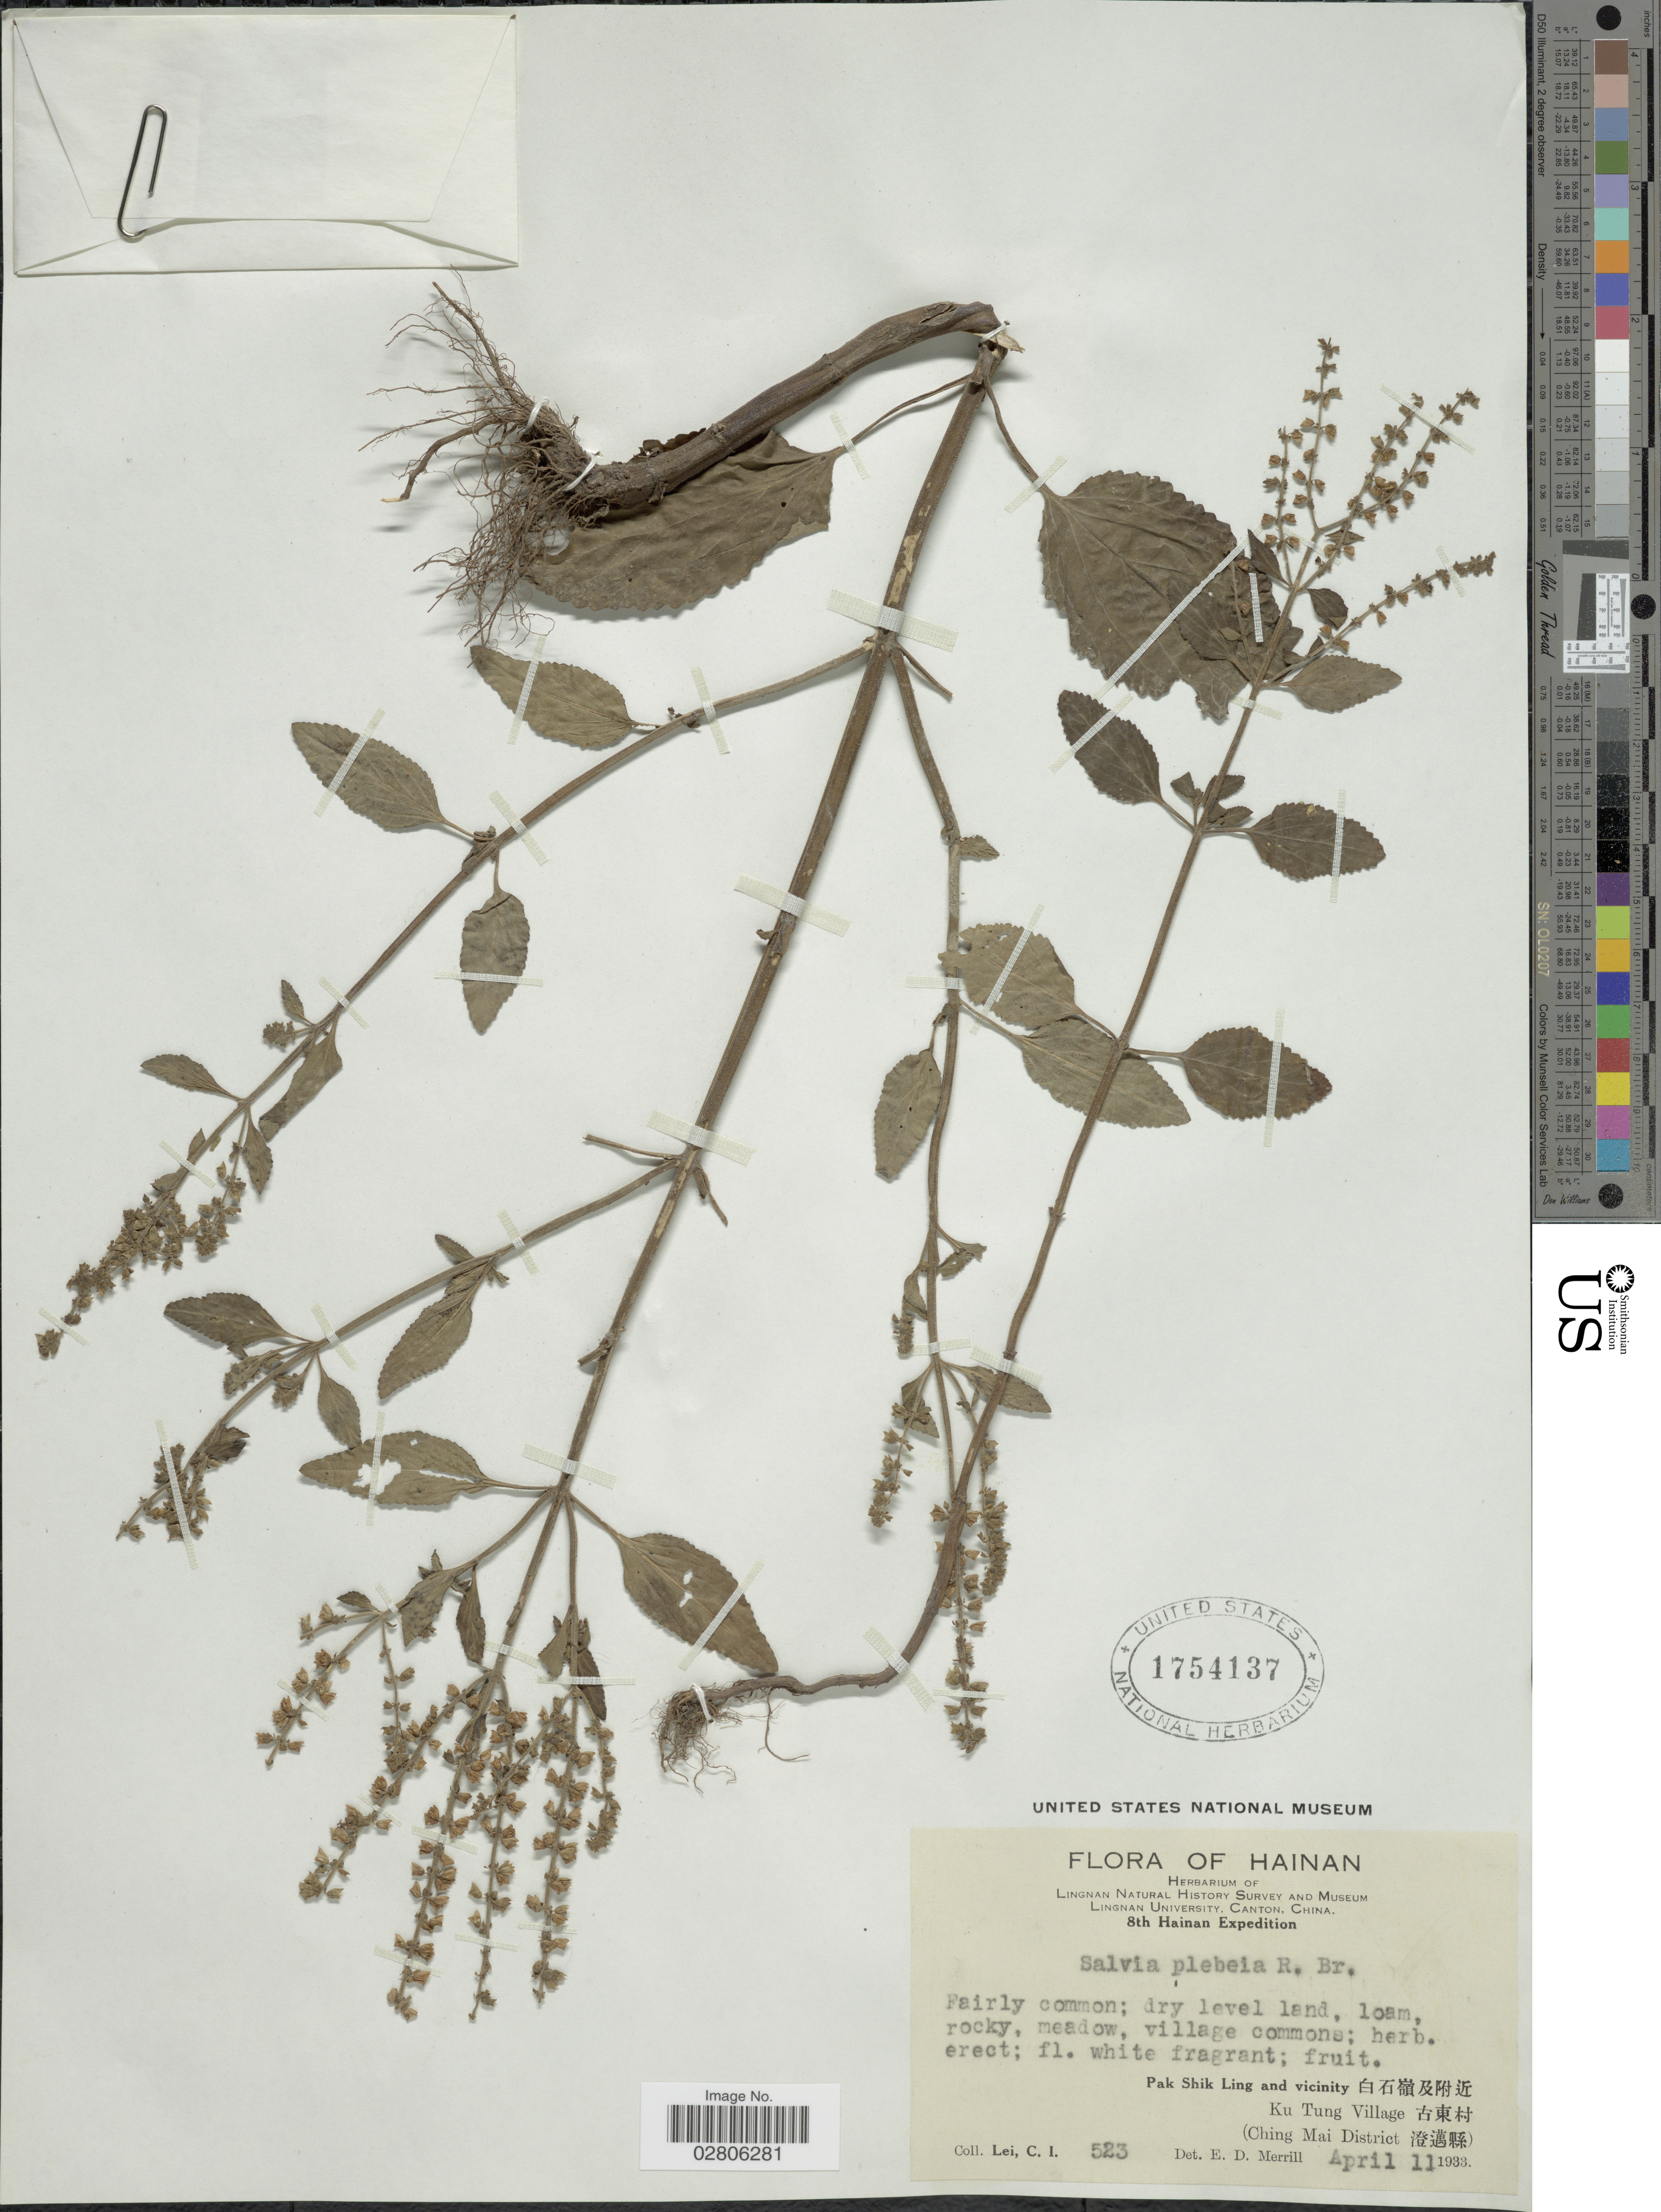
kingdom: Plantae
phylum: Tracheophyta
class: Magnoliopsida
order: Lamiales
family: Lamiaceae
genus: Salvia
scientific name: Salvia plebeia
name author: R. Br.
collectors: C. I. Lei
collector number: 523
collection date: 1933-04-11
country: China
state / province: Hainan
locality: Pak Shik Ling and vicinity X, Ku Tung Village X, (Ching Mai District X)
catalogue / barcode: US 1754137